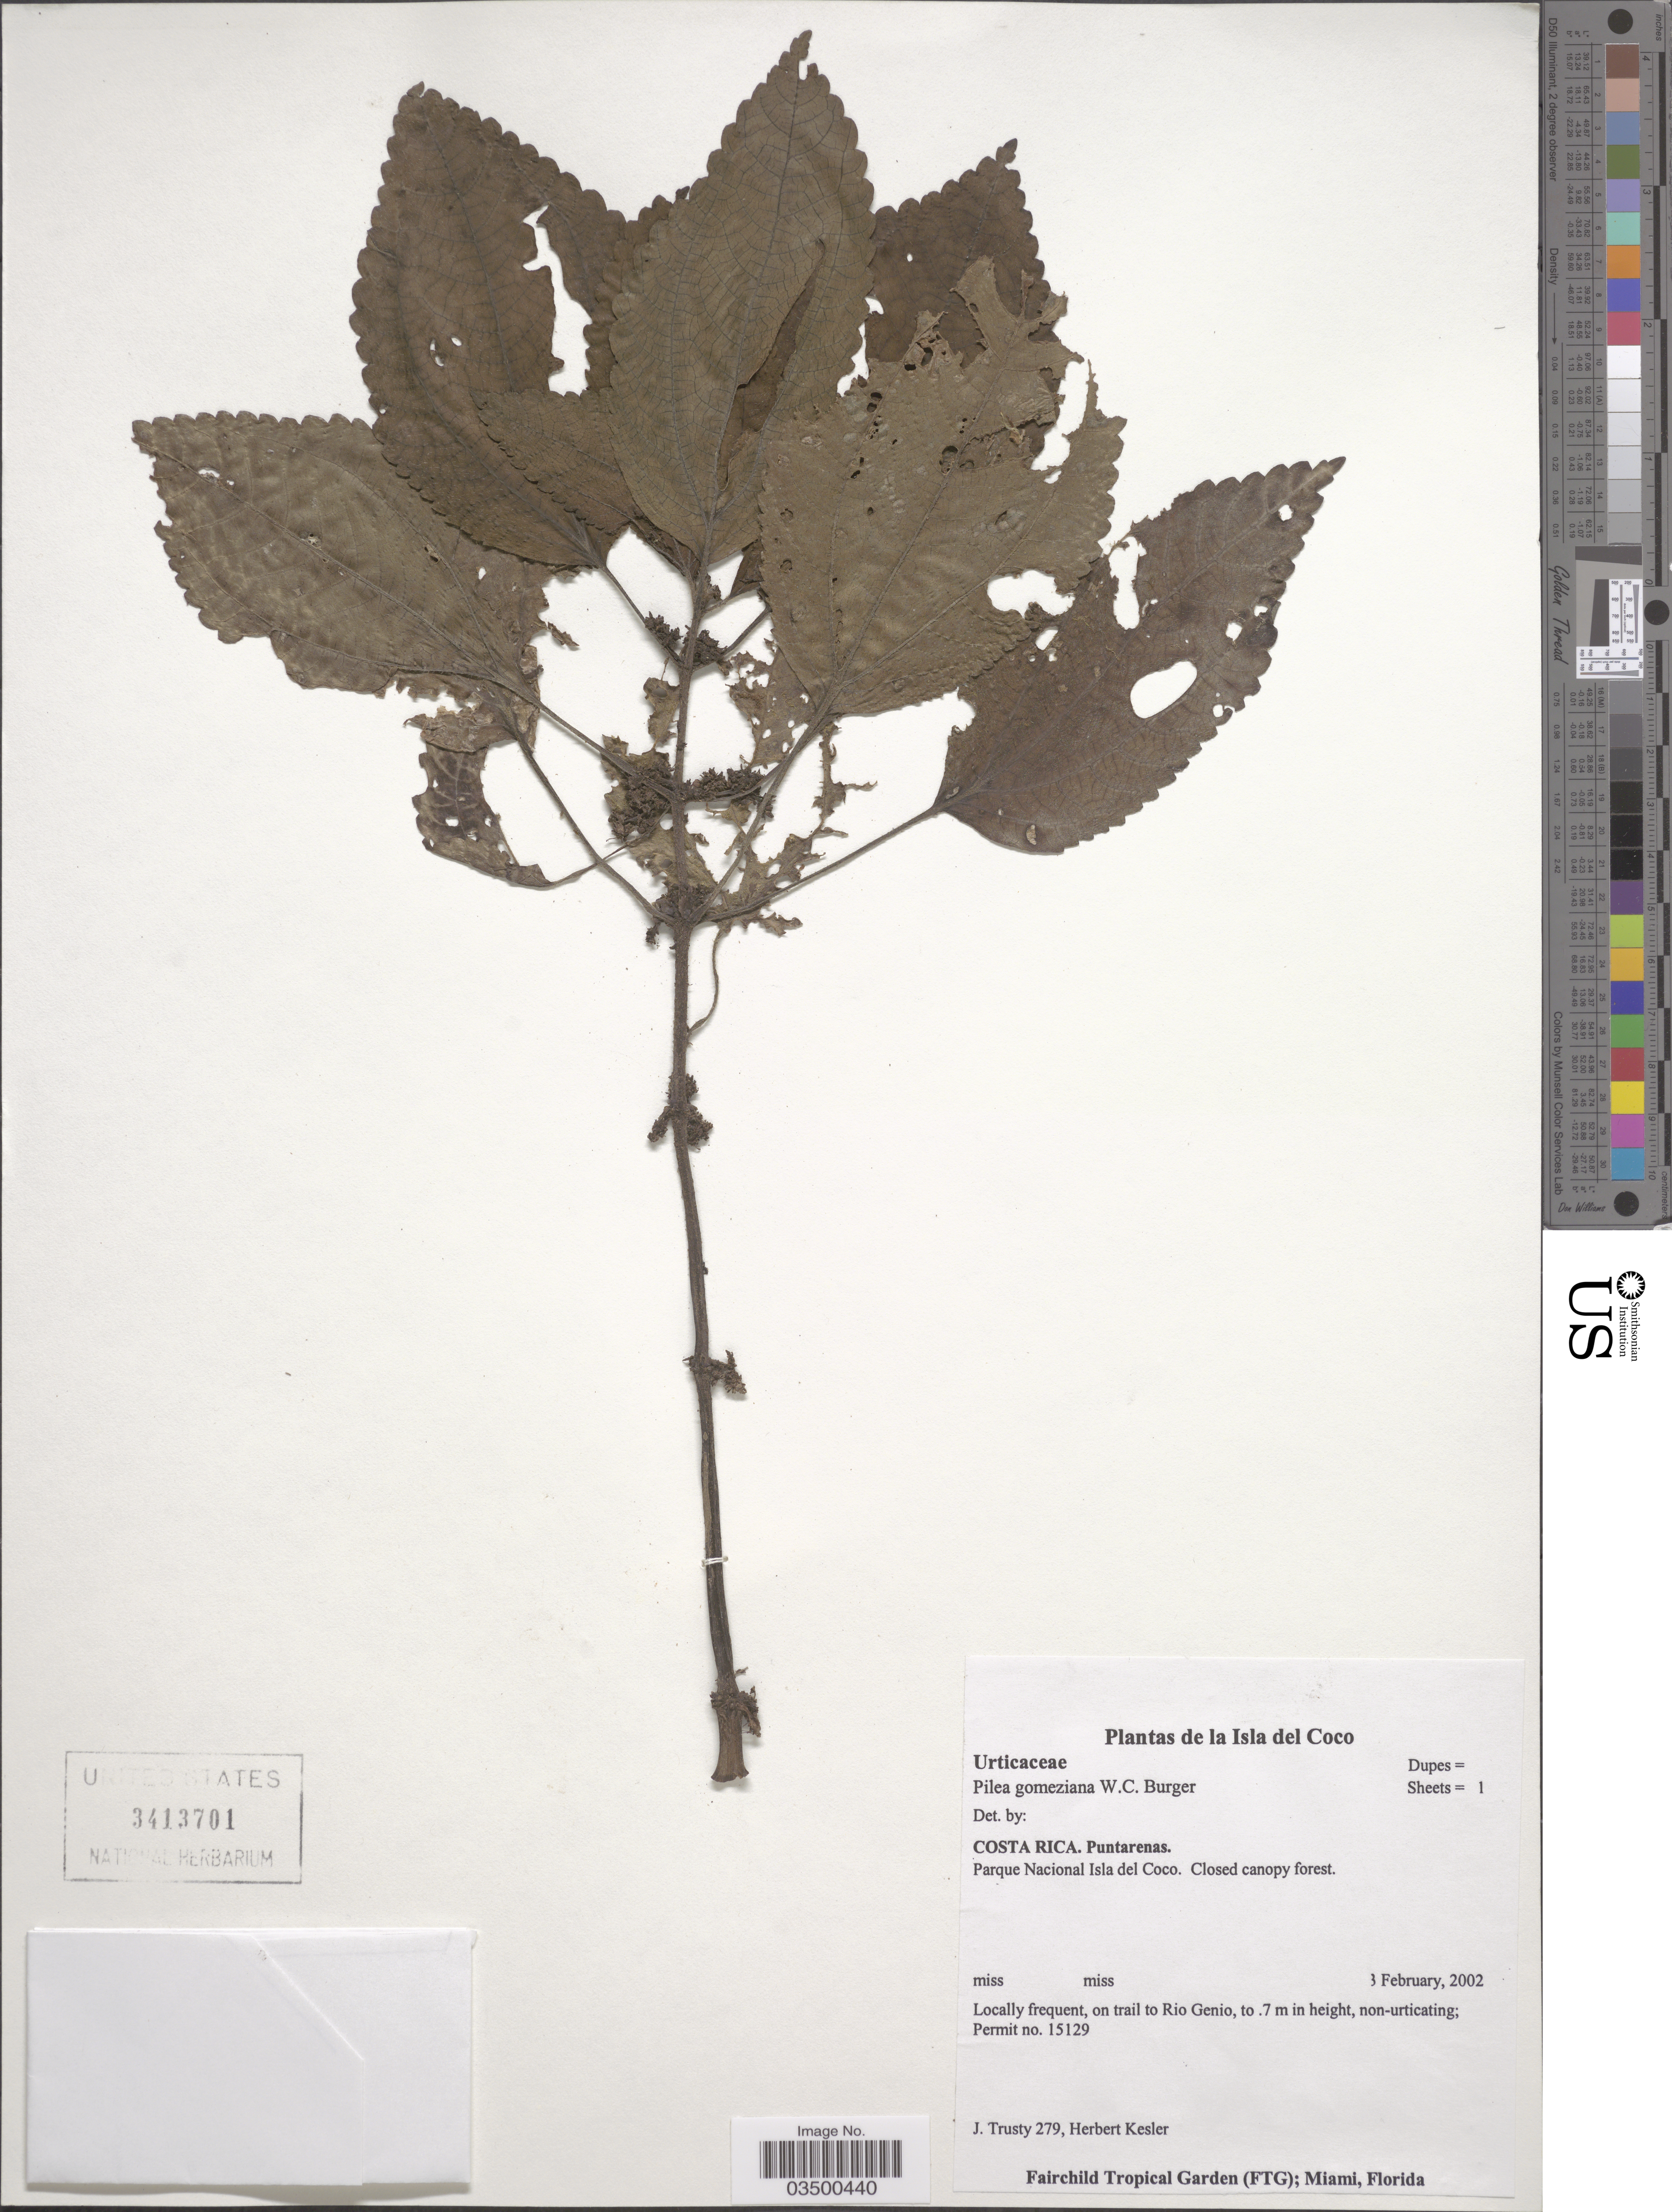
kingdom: Plantae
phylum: Tracheophyta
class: Magnoliopsida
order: Rosales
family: Urticaceae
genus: Pilea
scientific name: Pilea gomeziana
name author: W.C. Burger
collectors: J. Trusty & H. Kesler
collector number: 279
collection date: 2002-02-03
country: Costa Rica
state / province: Puntarenas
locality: Parque Nacional Isla del Coco. On trail to Rio Genio.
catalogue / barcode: US 3413701